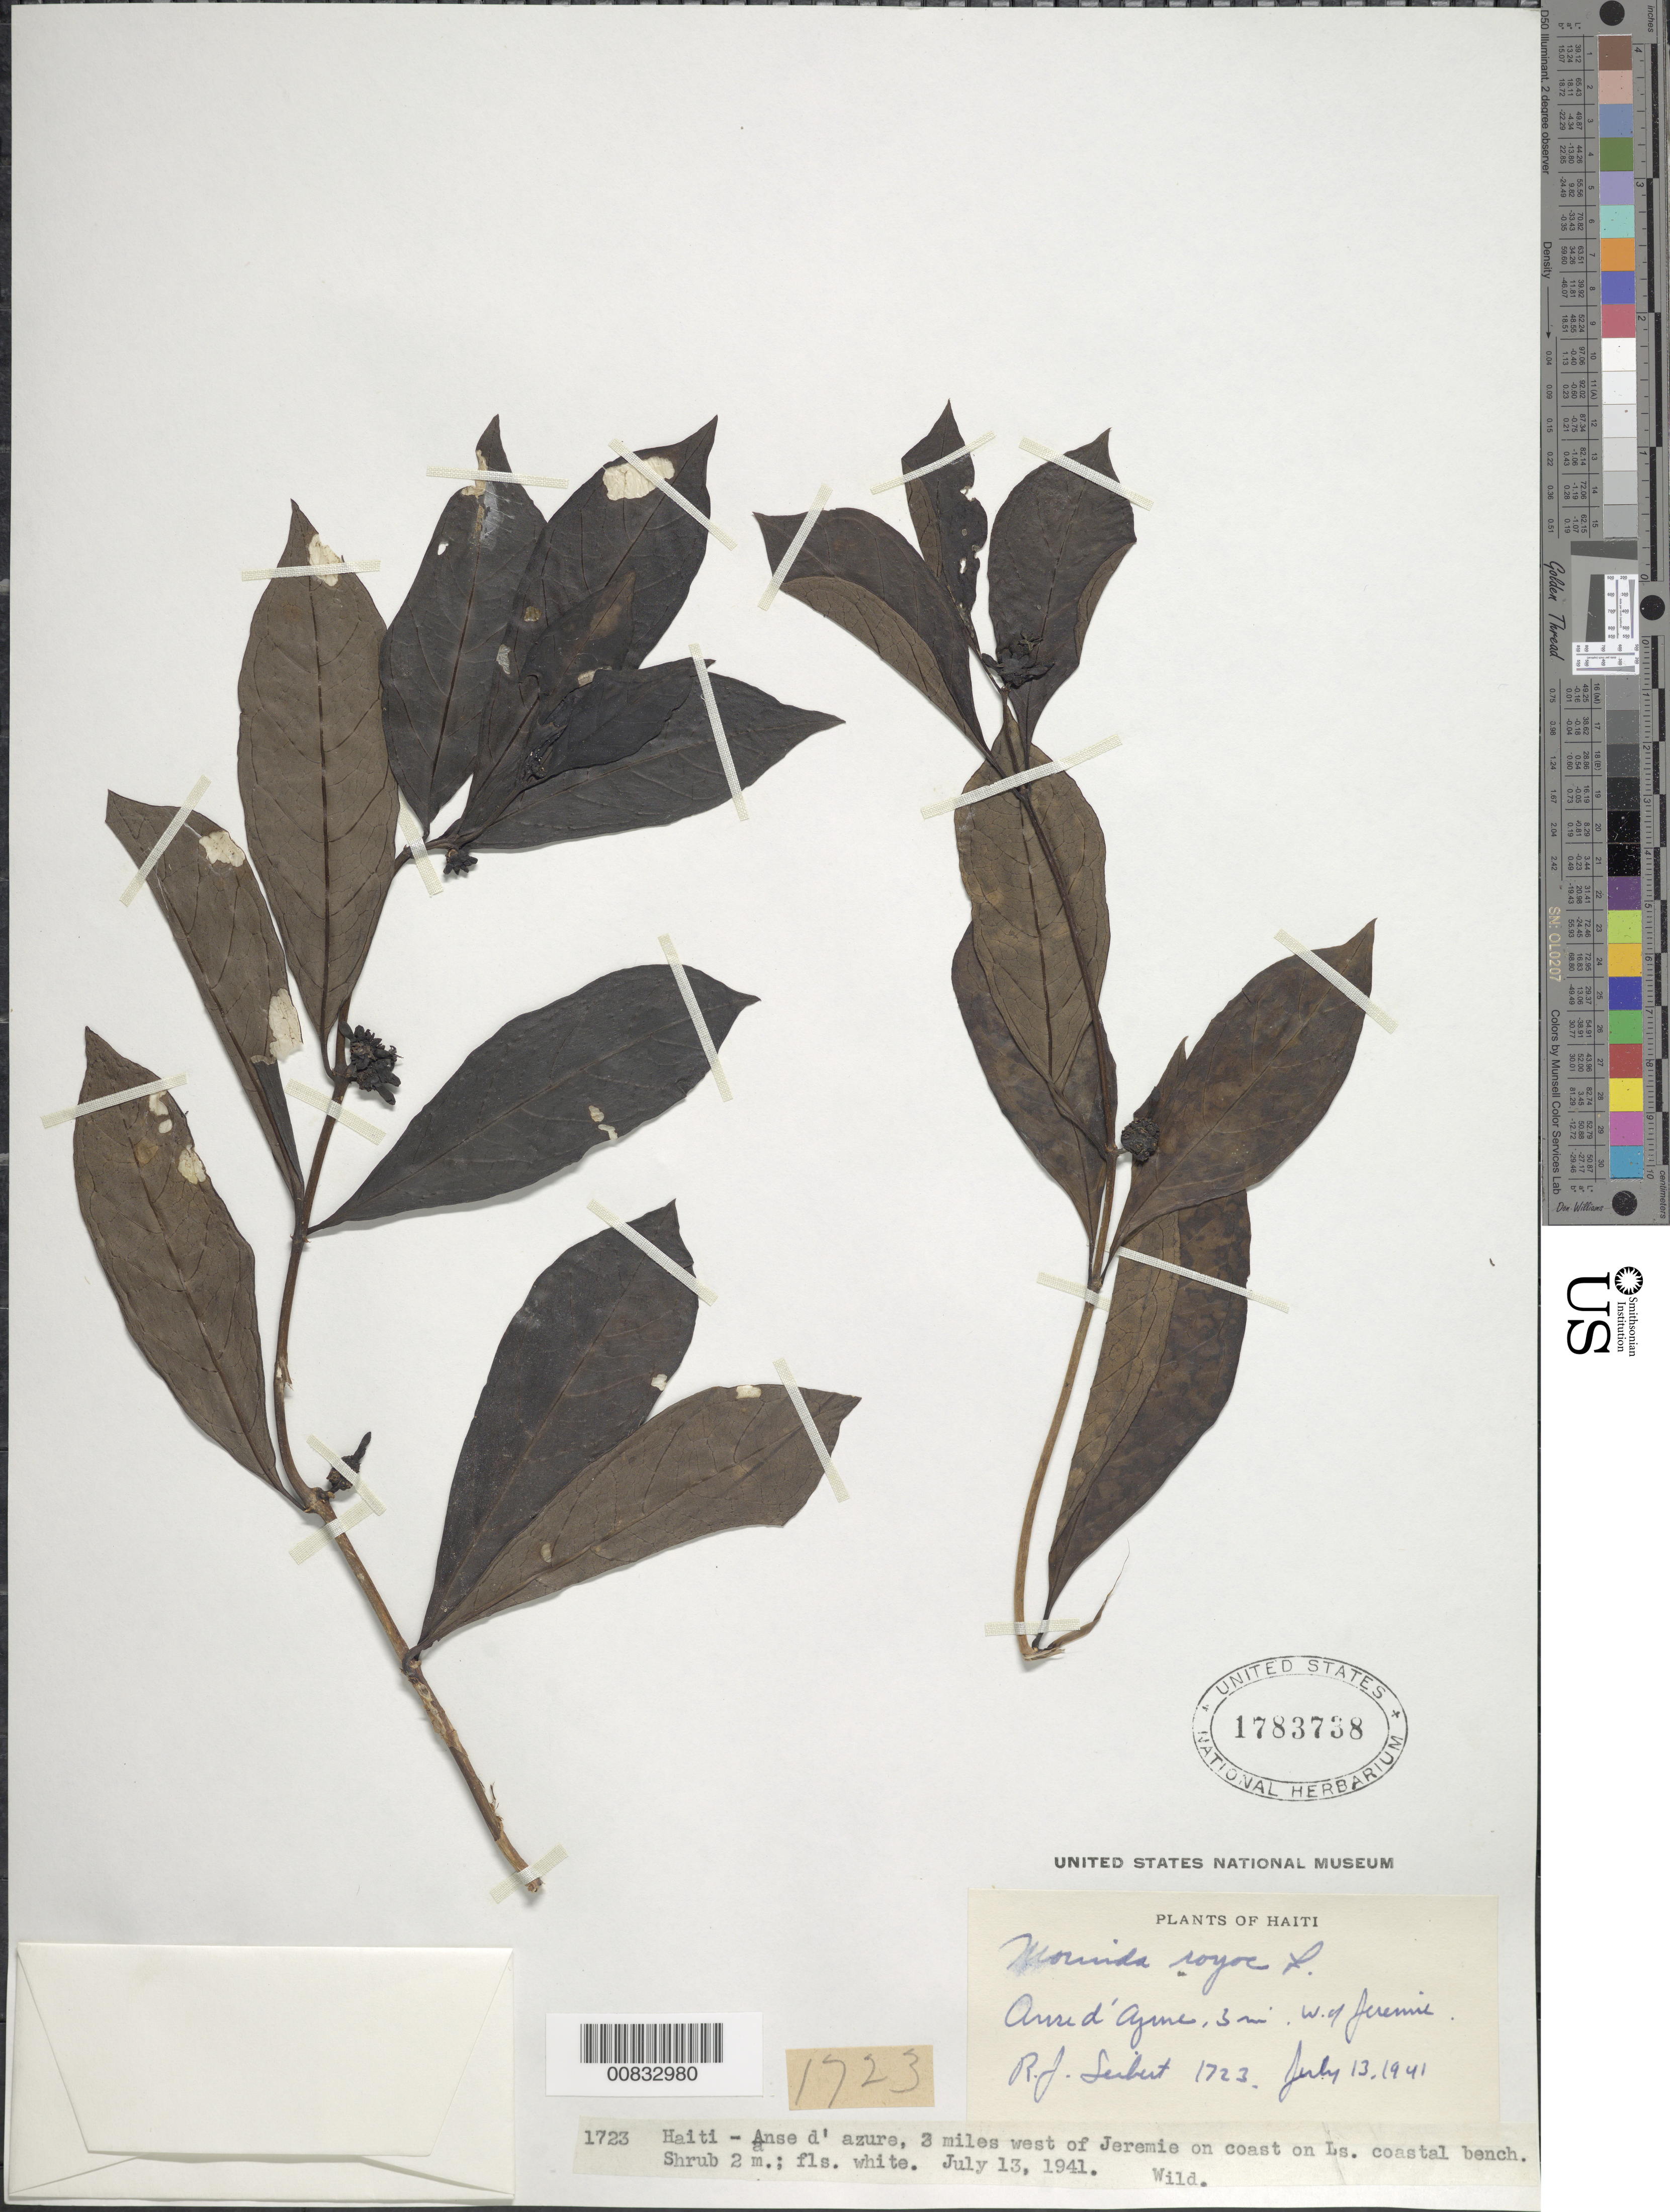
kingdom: Plantae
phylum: Tracheophyta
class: Magnoliopsida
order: Gentianales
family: Rubiaceae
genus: Morinda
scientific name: Morinda royoc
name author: L.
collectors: R. J. Seibert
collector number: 1723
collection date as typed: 13 Jul 1941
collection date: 1941-07-13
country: Haiti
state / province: Grand'Anse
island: Hispaniola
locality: Anse d'Azure, 3 miles W of Jérémie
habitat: Coast on Ls. Coastal bench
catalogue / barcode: US 1783738